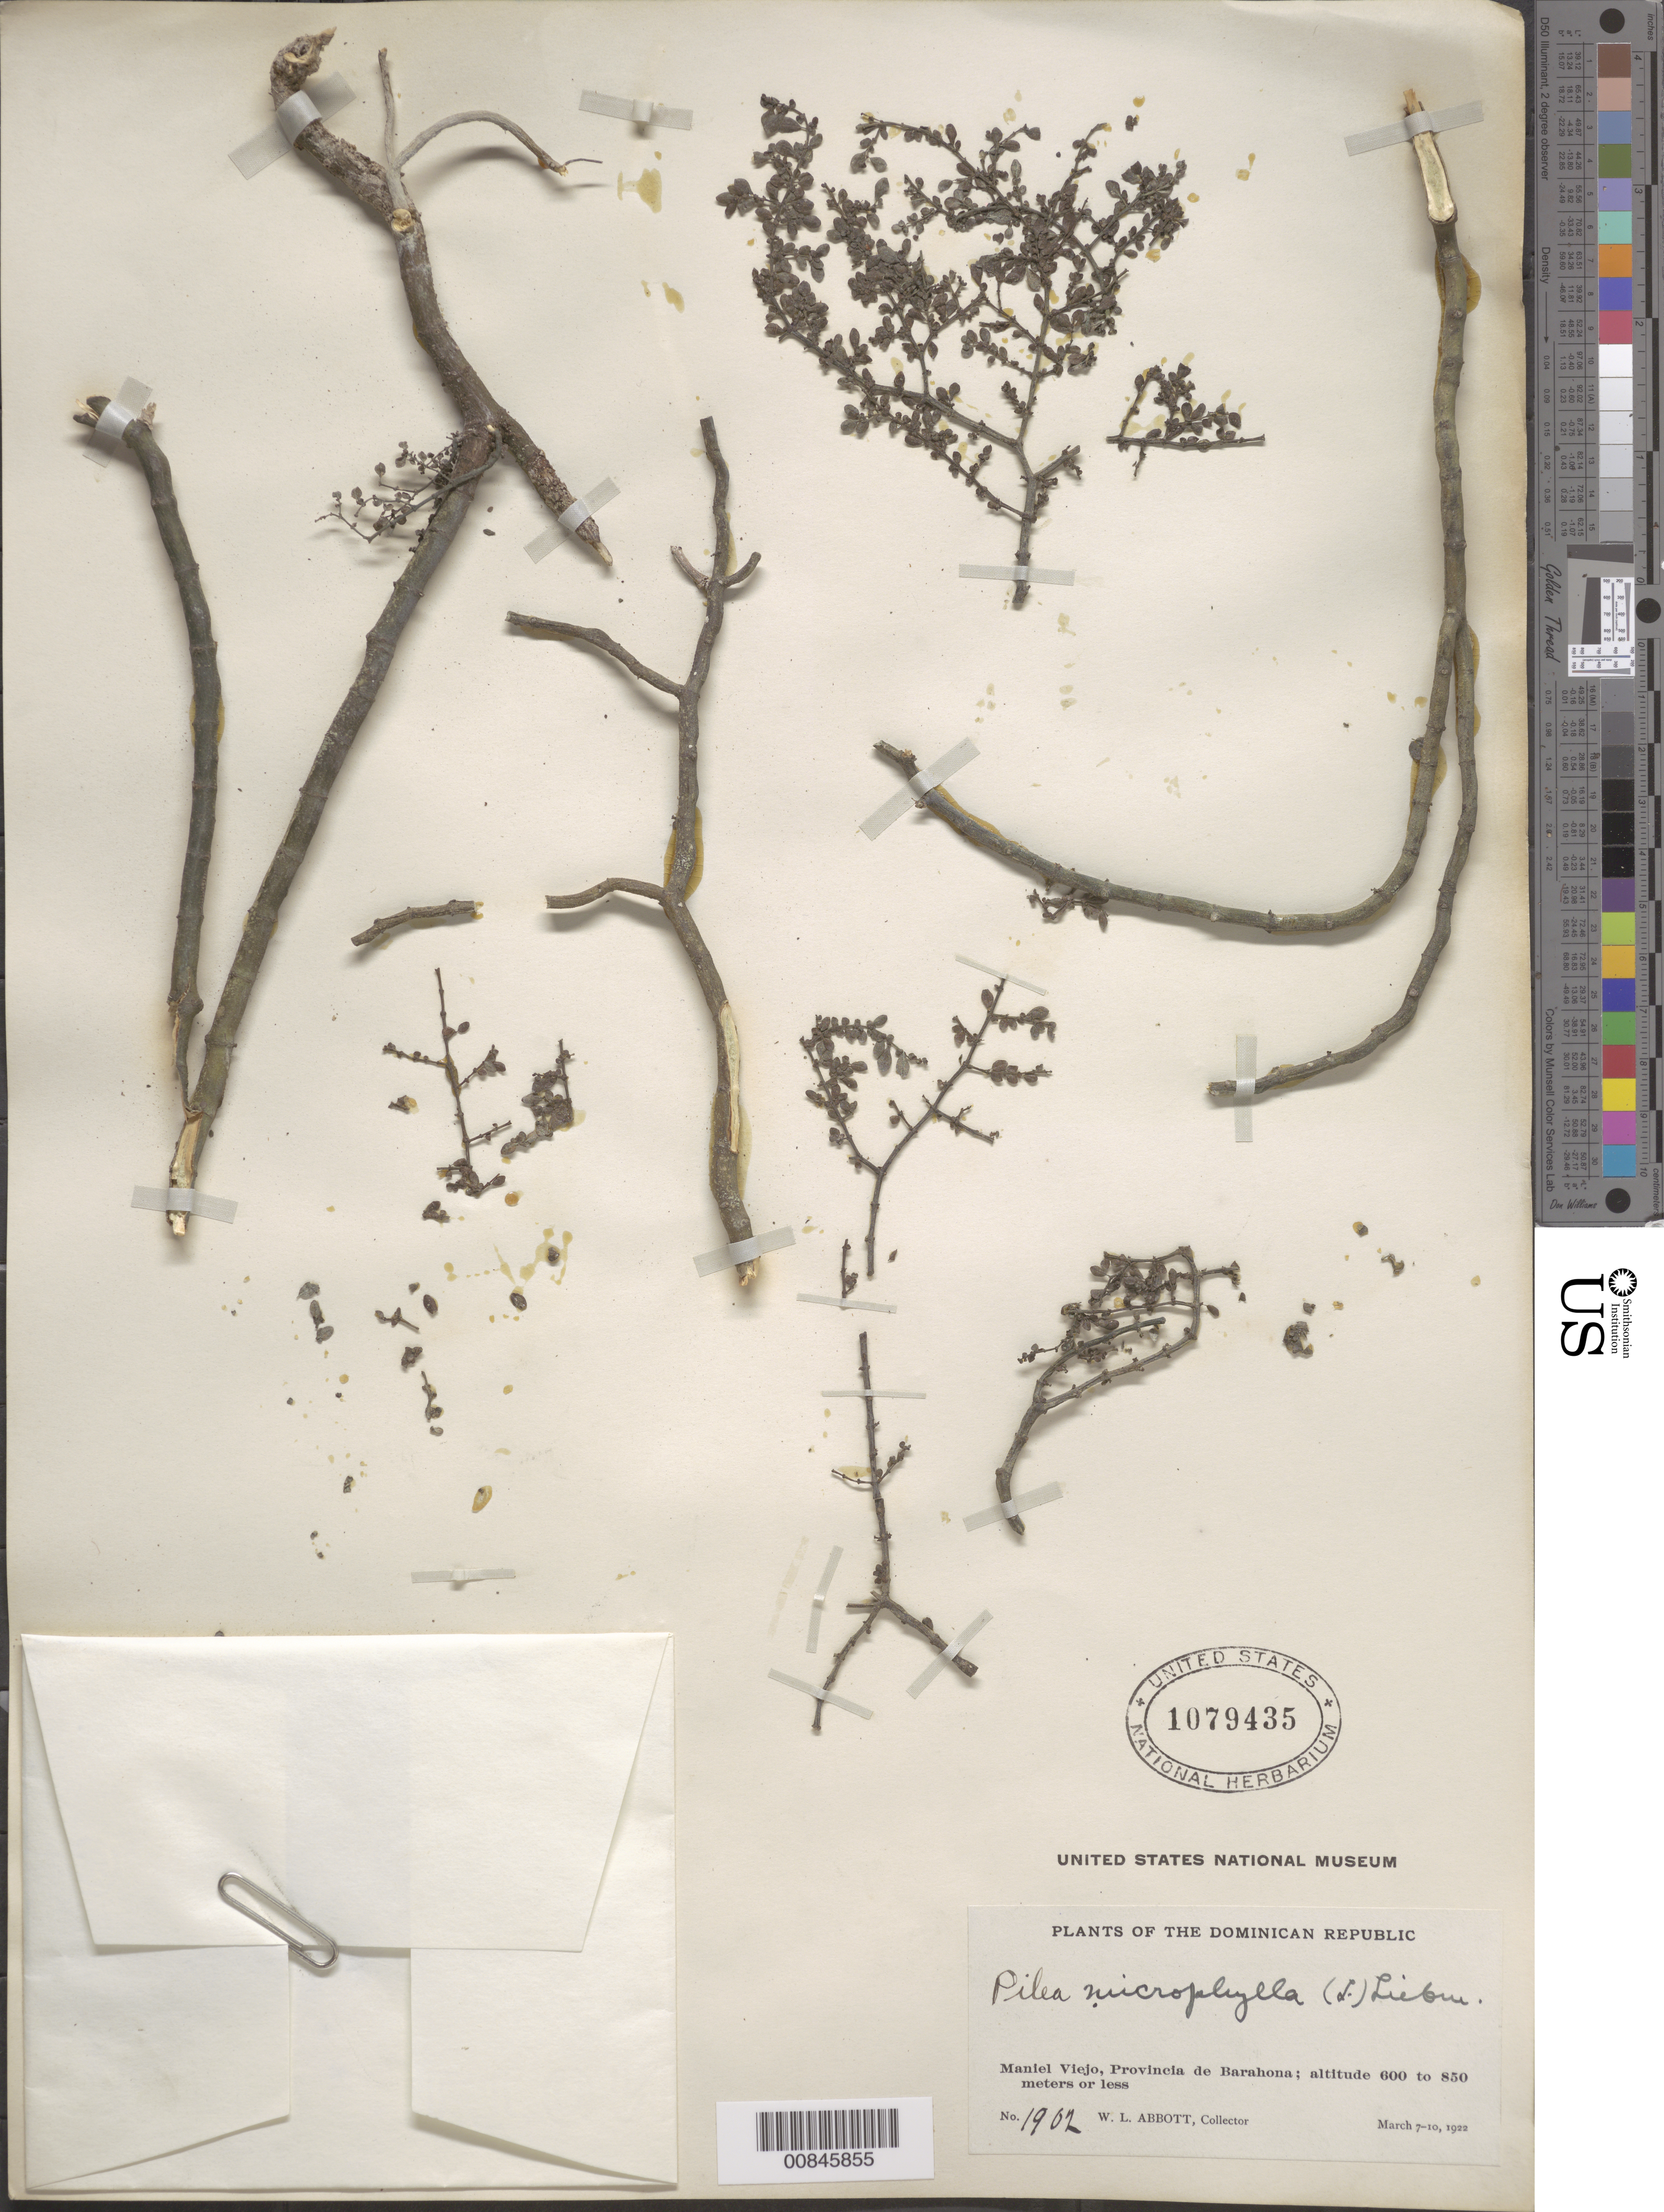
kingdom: Plantae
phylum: Tracheophyta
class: Magnoliopsida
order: Rosales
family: Urticaceae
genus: Pilea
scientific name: Pilea microphylla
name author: (L.) Liebm.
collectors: W. L. Abbott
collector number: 1902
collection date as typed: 07 Mar 1922 to 10 Mar 1922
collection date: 1922-03-07/1922-03-10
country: Dominican Republic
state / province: Barahona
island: Hispaniola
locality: Maniel Viejo.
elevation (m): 600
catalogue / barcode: US 1079435